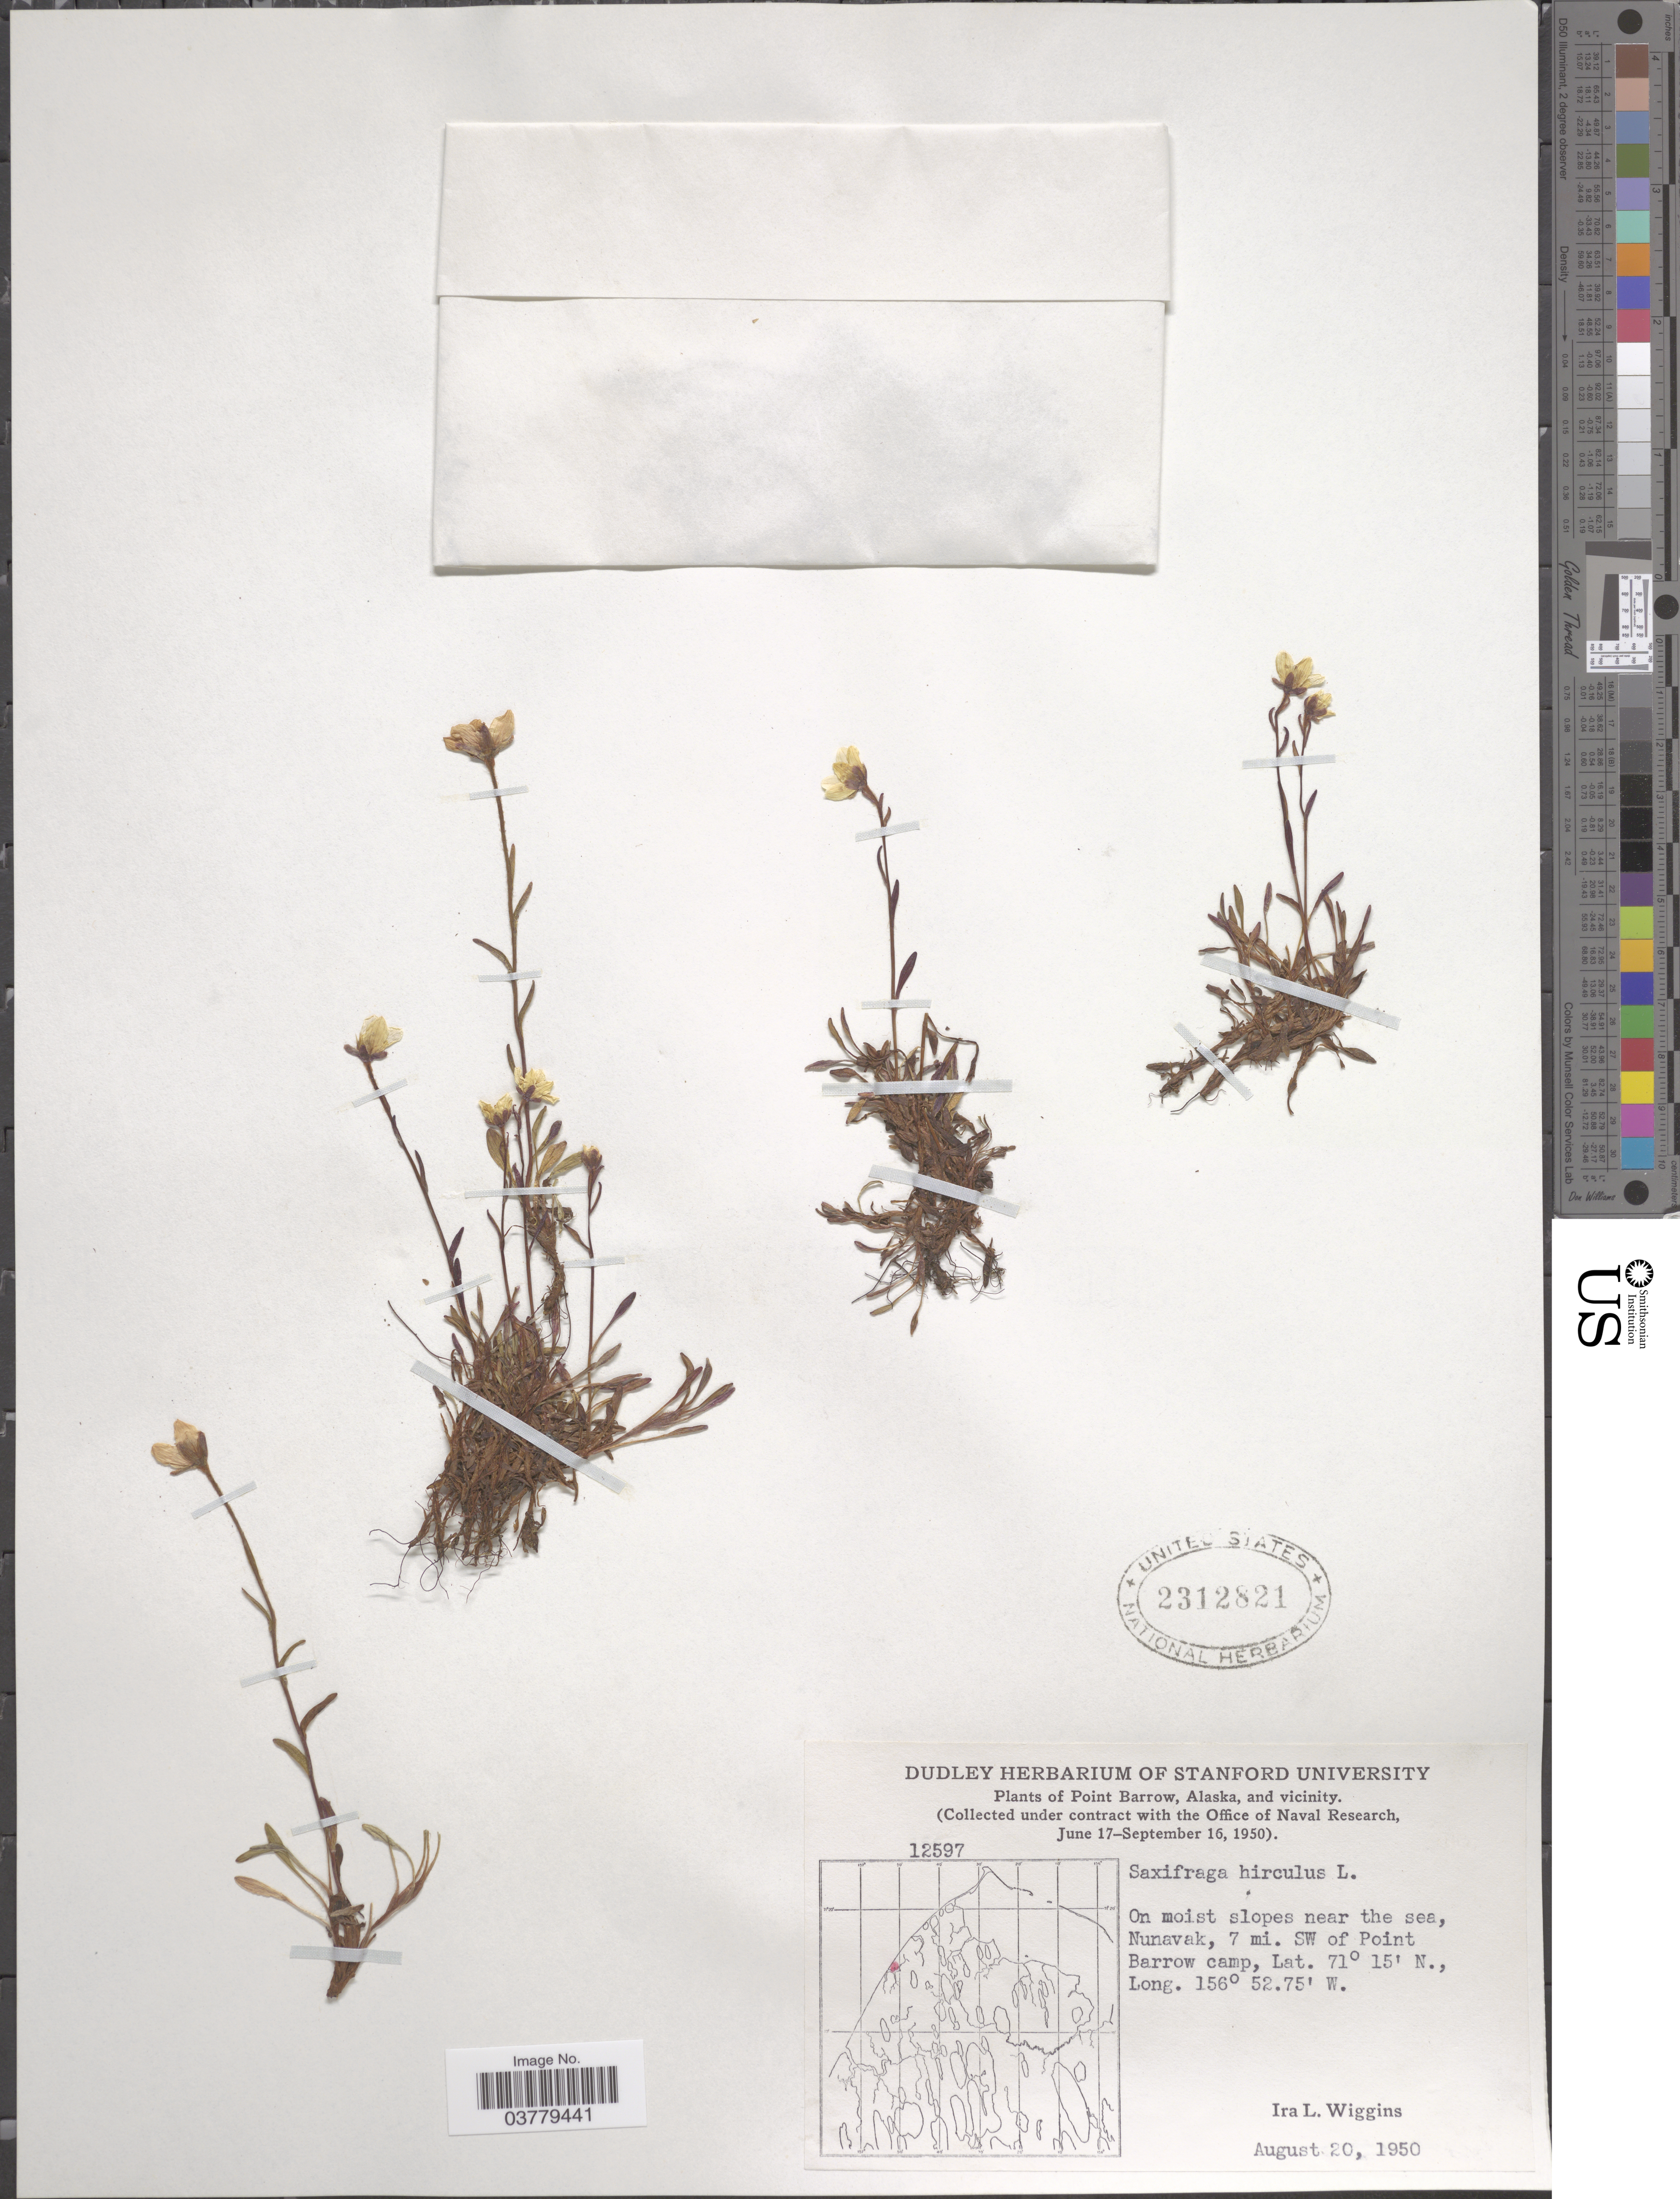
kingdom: Plantae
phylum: Tracheophyta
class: Magnoliopsida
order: Saxifragales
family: Saxifragaceae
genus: Saxifraga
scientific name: Saxifraga hirculus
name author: L.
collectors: I. L. Wiggins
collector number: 12597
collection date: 1950-08-20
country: United States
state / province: Alaska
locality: Point Barrow, Alaska, and vicinity. On moist slopes near the sea, Nunavak, 7 mi. SW of Point Barrow camp.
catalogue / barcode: US 2312821